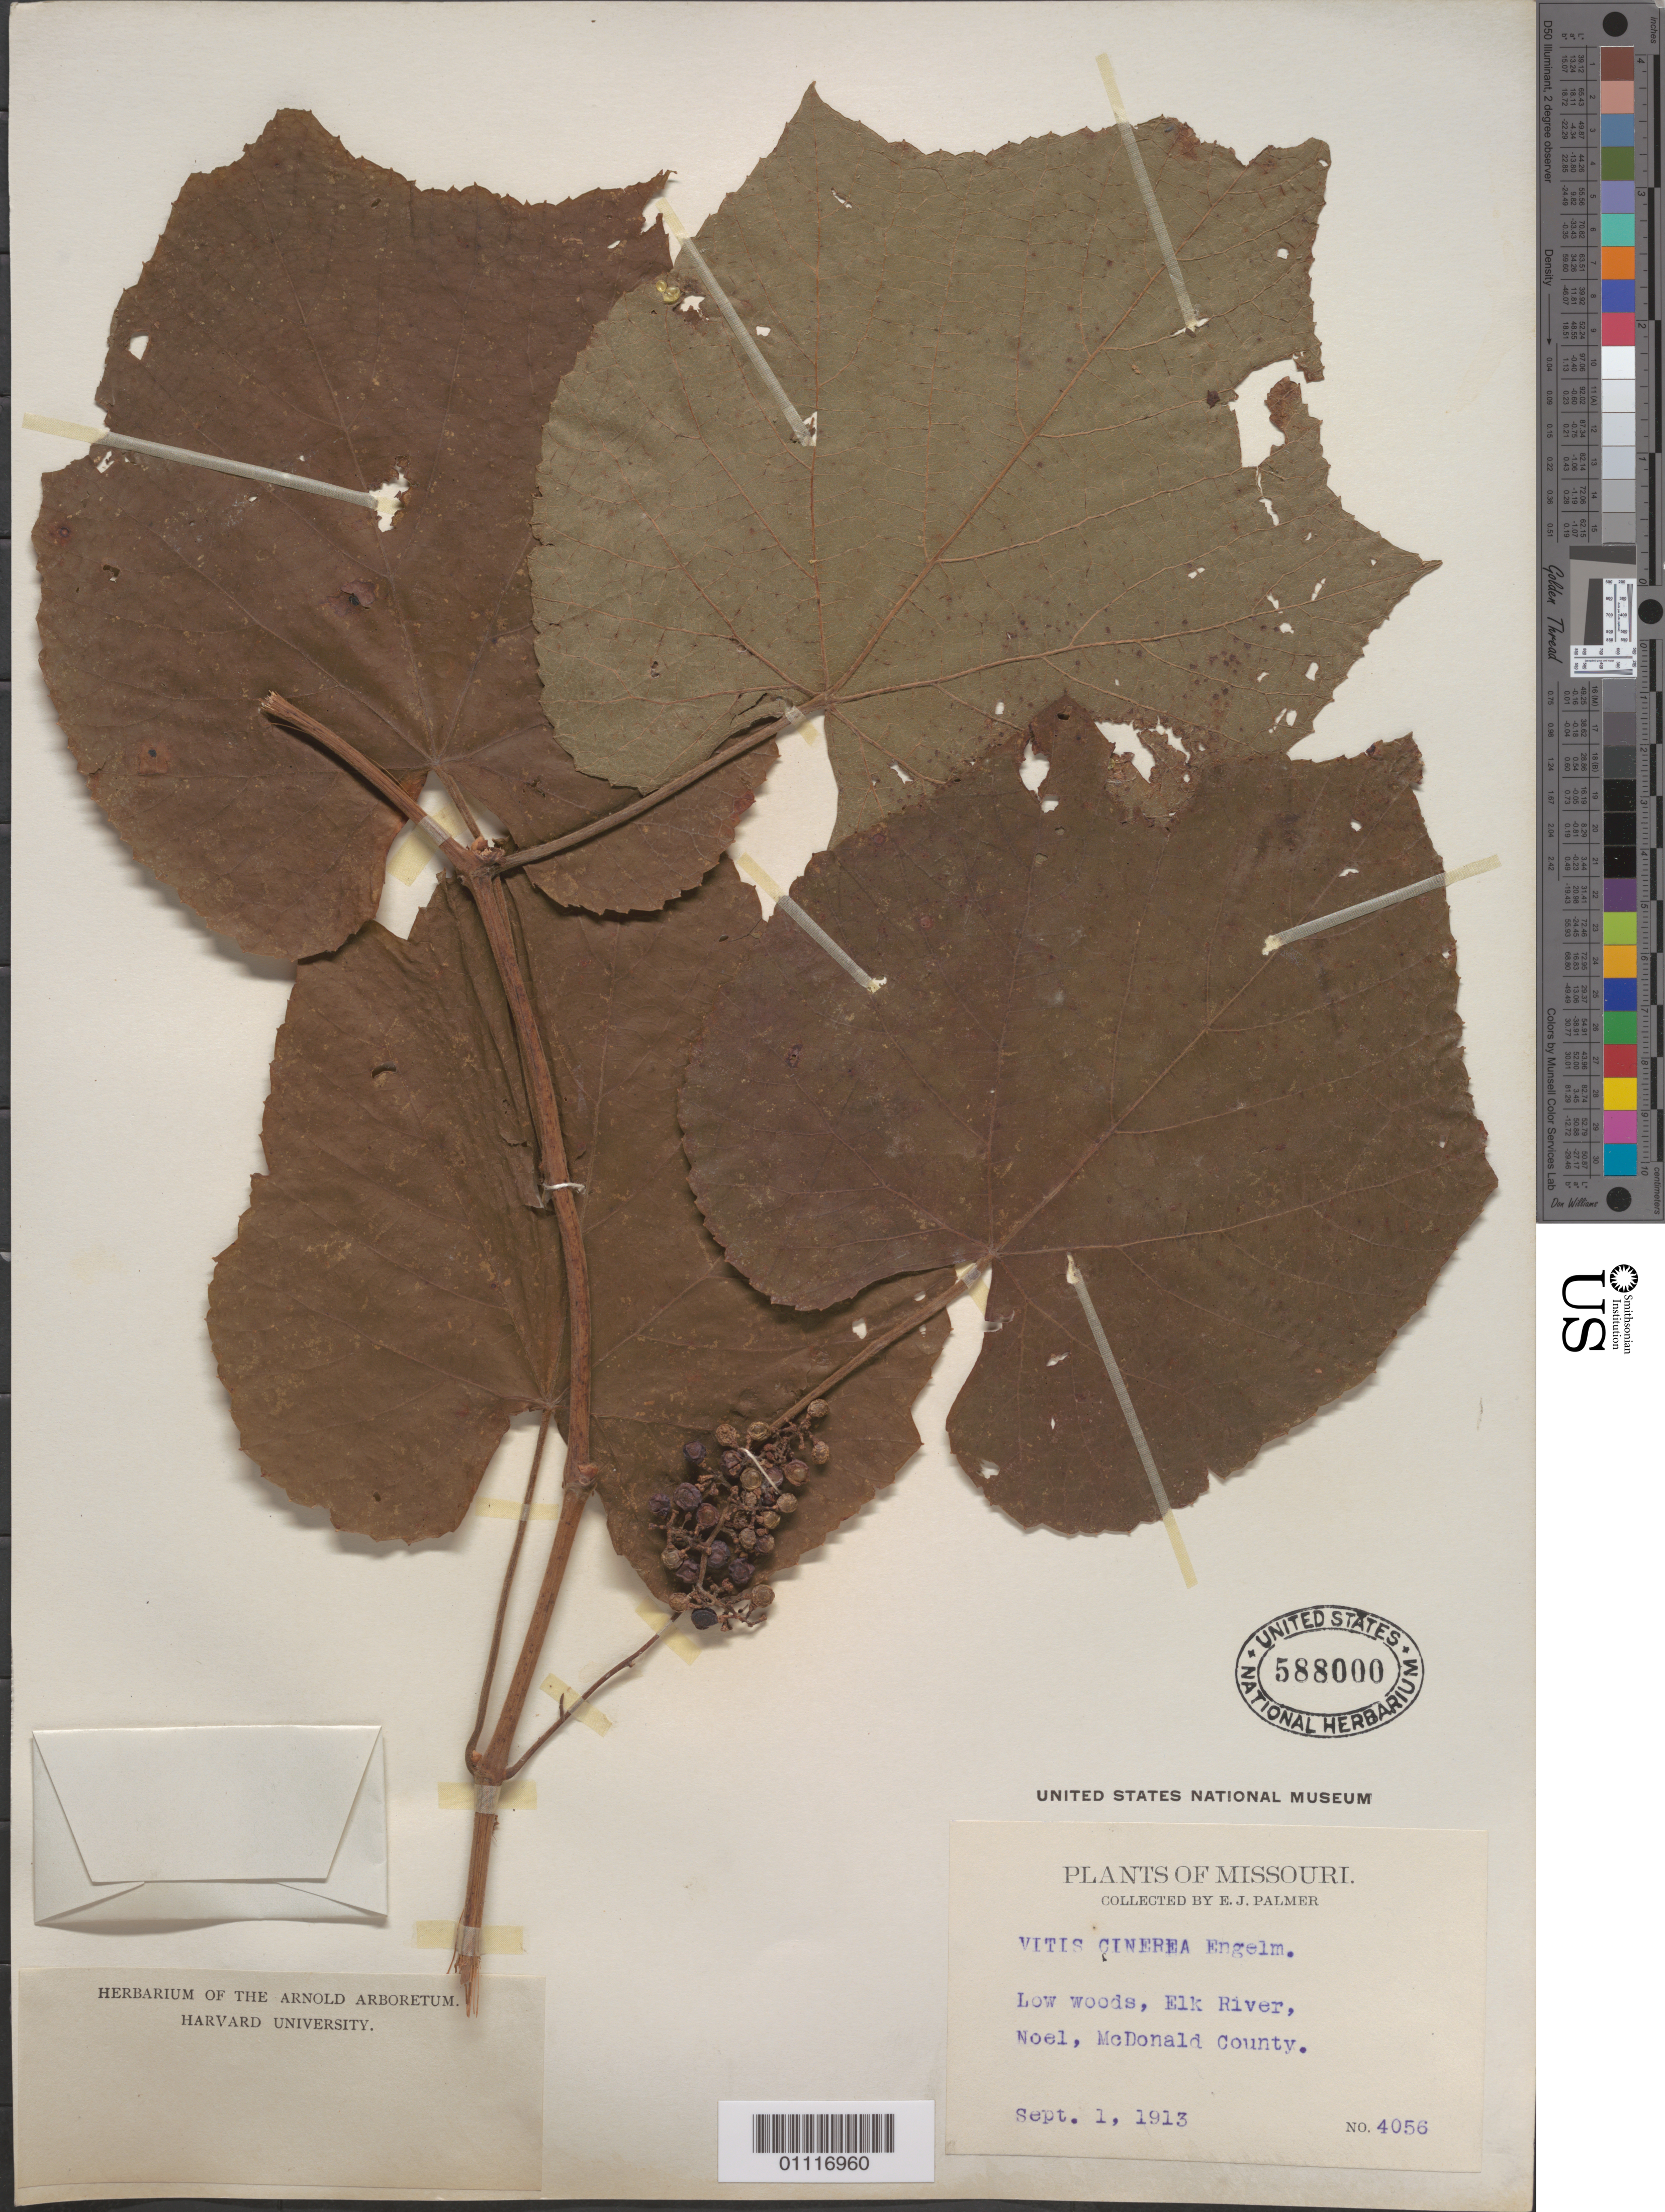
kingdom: Plantae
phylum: Tracheophyta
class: Magnoliopsida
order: Vitales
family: Vitaceae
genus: Vitis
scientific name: Vitis cinerea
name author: (Engelm.) Millardet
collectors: E. J. Palmer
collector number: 4056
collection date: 1913-09-01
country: United States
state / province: Missouri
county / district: Mcdonald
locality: Low woods, Elk River, Noel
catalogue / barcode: US 588000